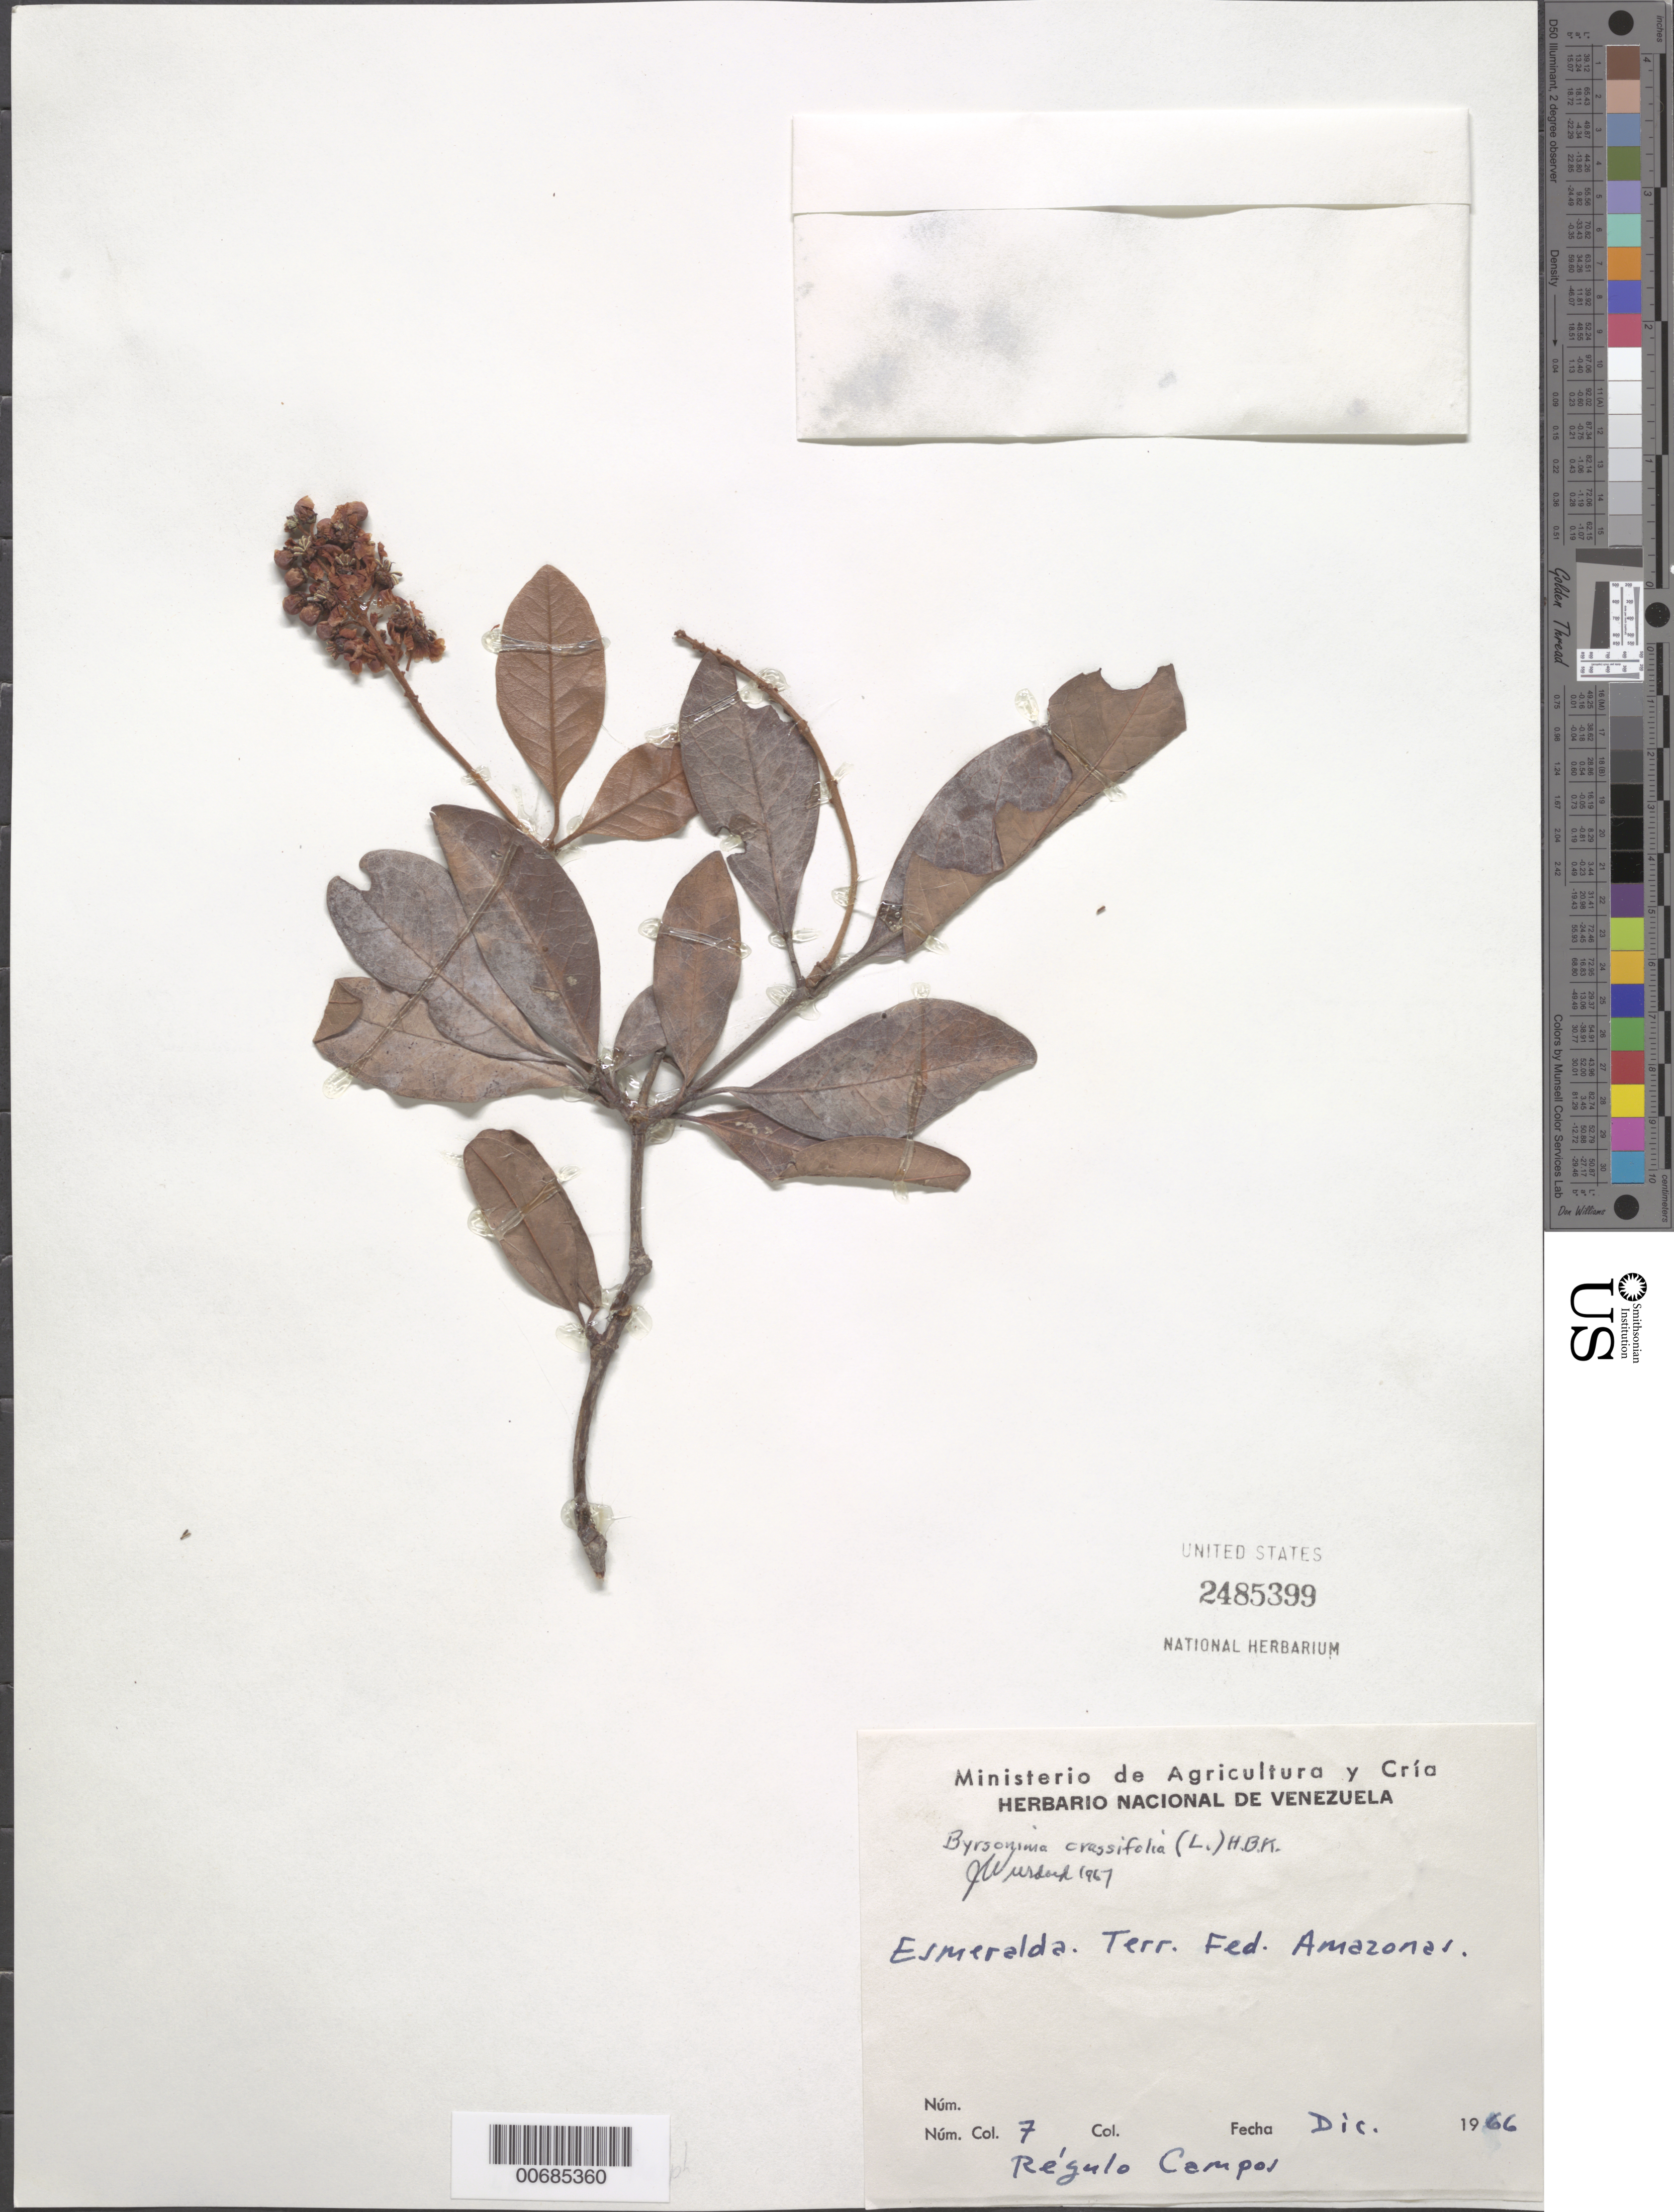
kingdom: Plantae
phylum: Tracheophyta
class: Magnoliopsida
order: Malpighiales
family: Malpighiaceae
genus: Byrsonima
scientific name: Byrsonima crassifolia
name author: (L.) Kunth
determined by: Wurdack, John J., (US), US (UNITED STATES)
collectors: R. Campos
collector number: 7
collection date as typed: Dec-66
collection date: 1966-12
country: Venezuela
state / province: Amazonas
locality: Esmeralda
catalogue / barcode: US 2485399